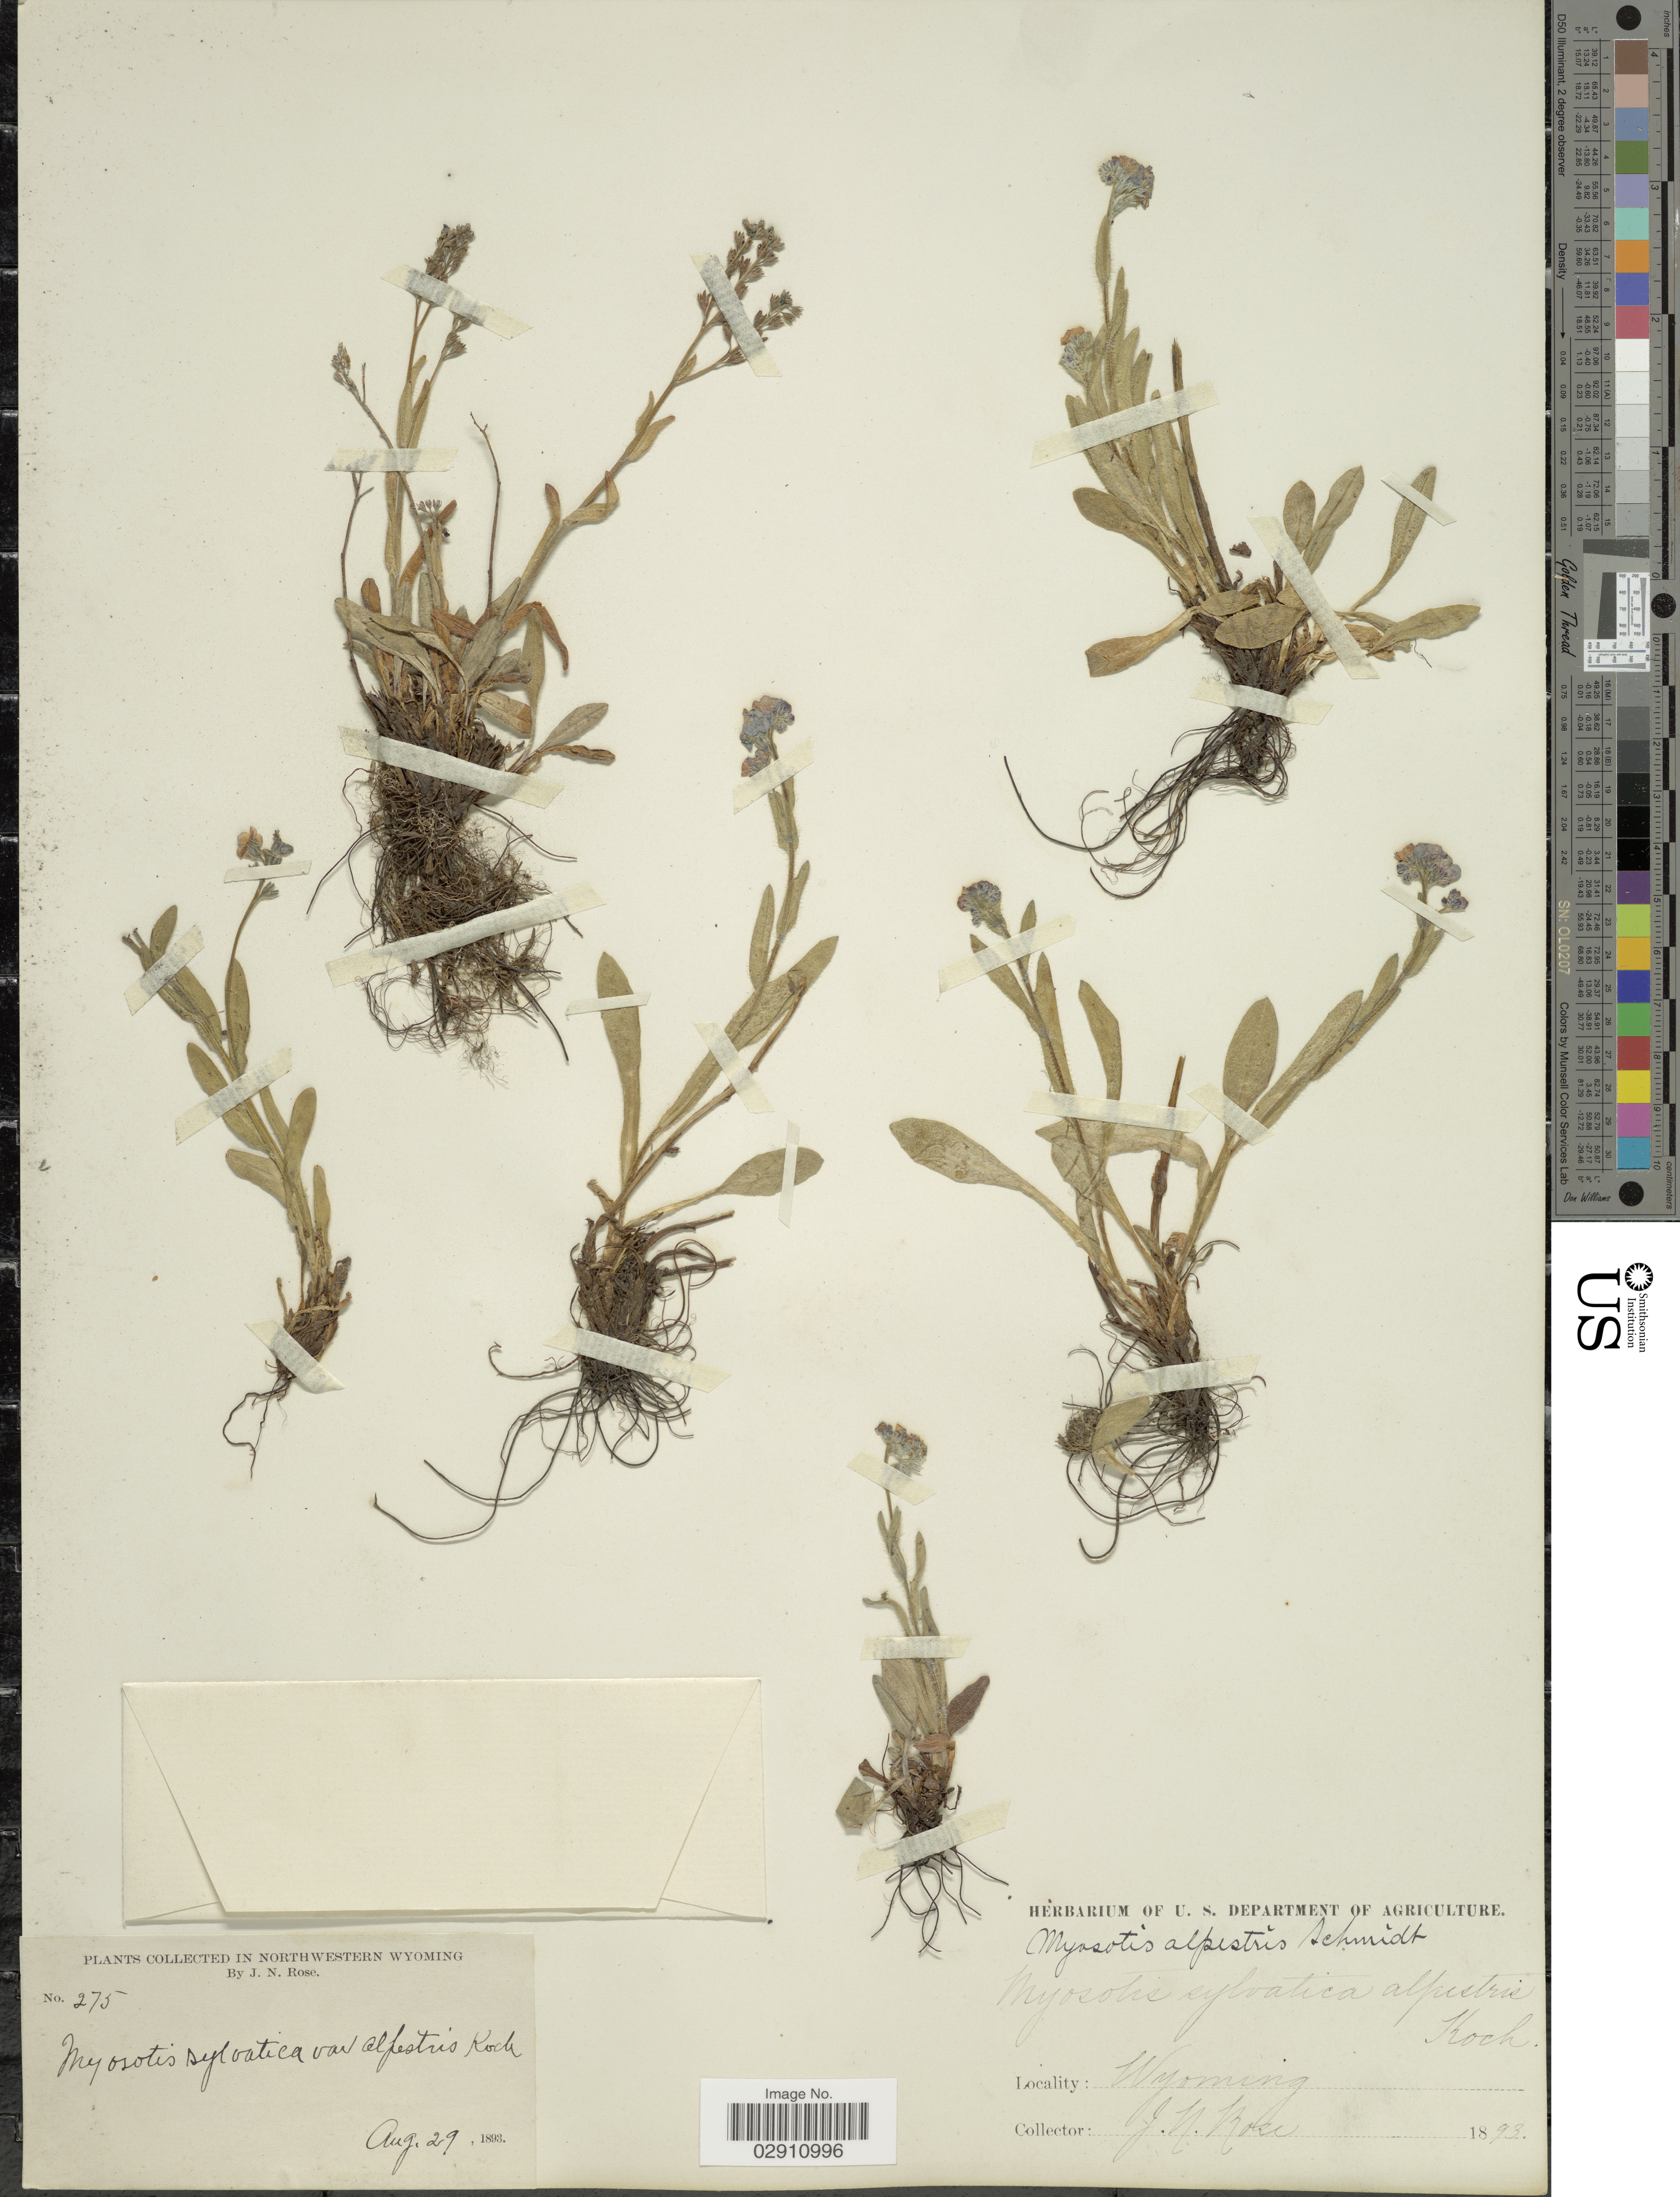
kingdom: Plantae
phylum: Tracheophyta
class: Magnoliopsida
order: Boraginales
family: Boraginaceae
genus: Myosotis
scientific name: Myosotis alpestris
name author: F.W. Schmidt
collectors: J. S. Rose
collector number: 275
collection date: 1893-08-29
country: United States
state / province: Wyoming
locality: In Northwestern Wyoming.